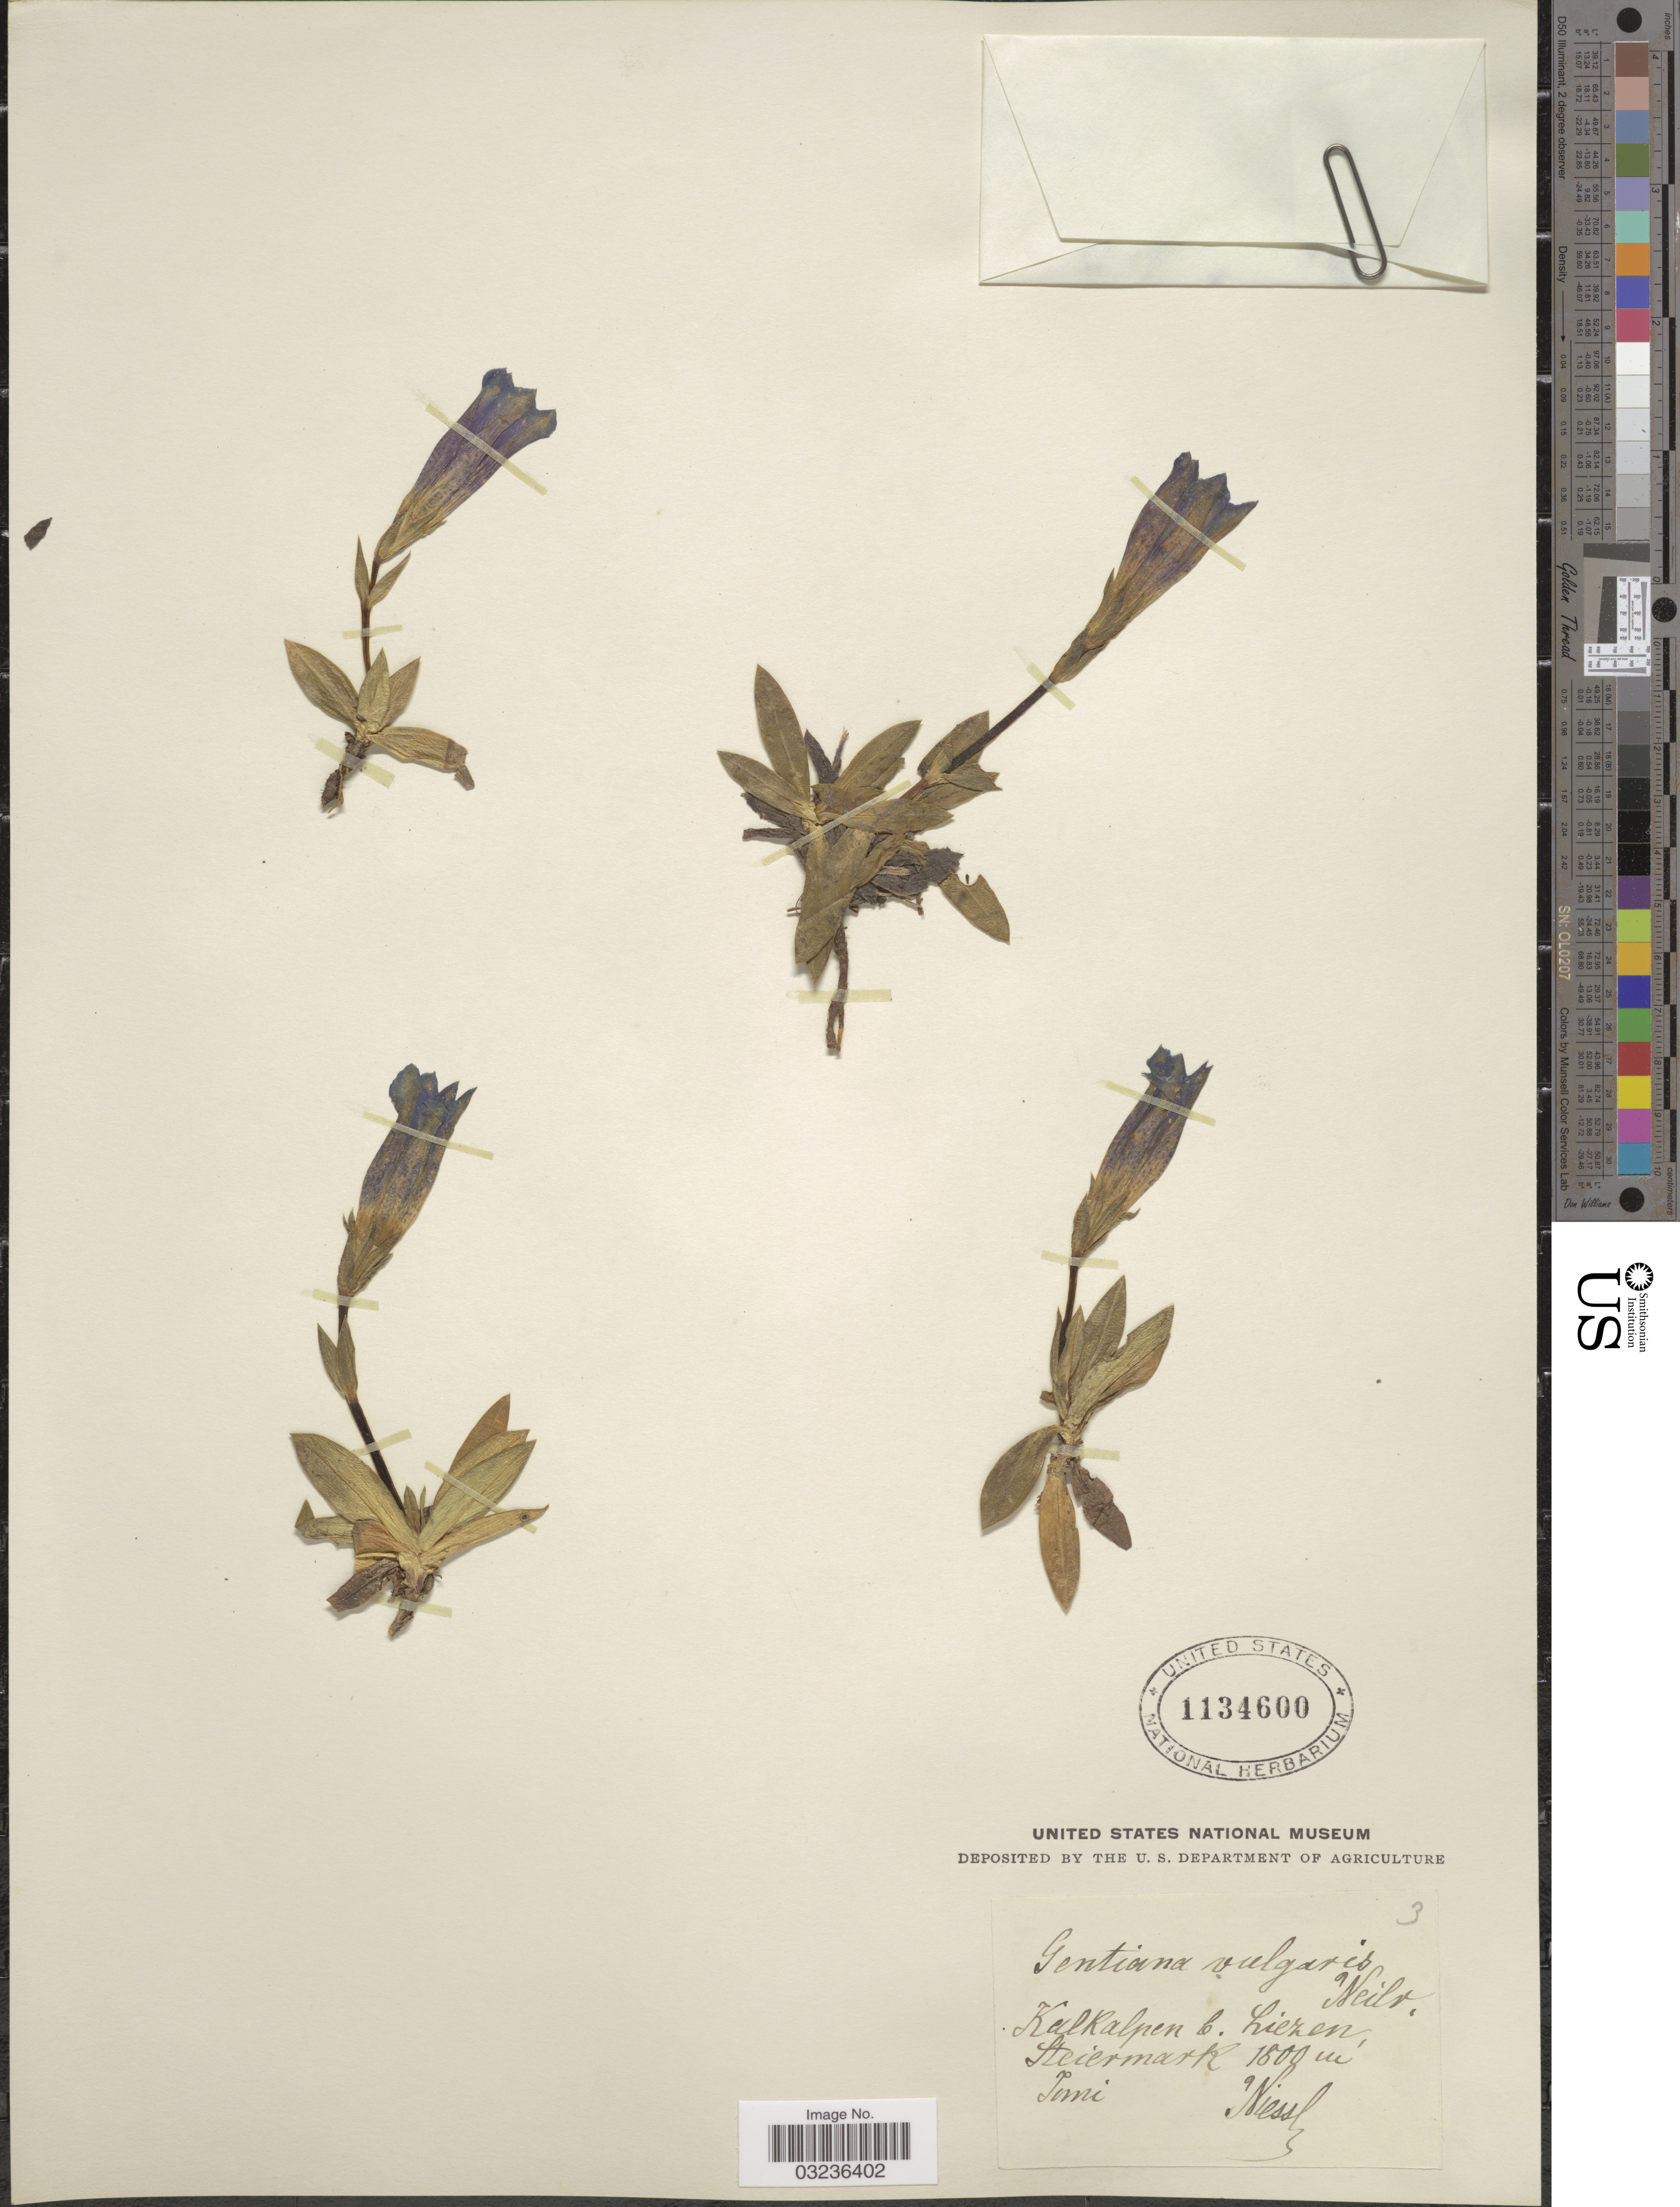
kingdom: Plantae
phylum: Tracheophyta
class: Magnoliopsida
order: Gentianales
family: Gentianaceae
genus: Gentiana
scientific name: Gentiana vulgaris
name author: Beck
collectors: Niessl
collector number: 3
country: Austria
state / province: Steiermark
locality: Kalkalpen b. Liezen, Steiermark.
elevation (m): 1800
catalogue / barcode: US 1134600